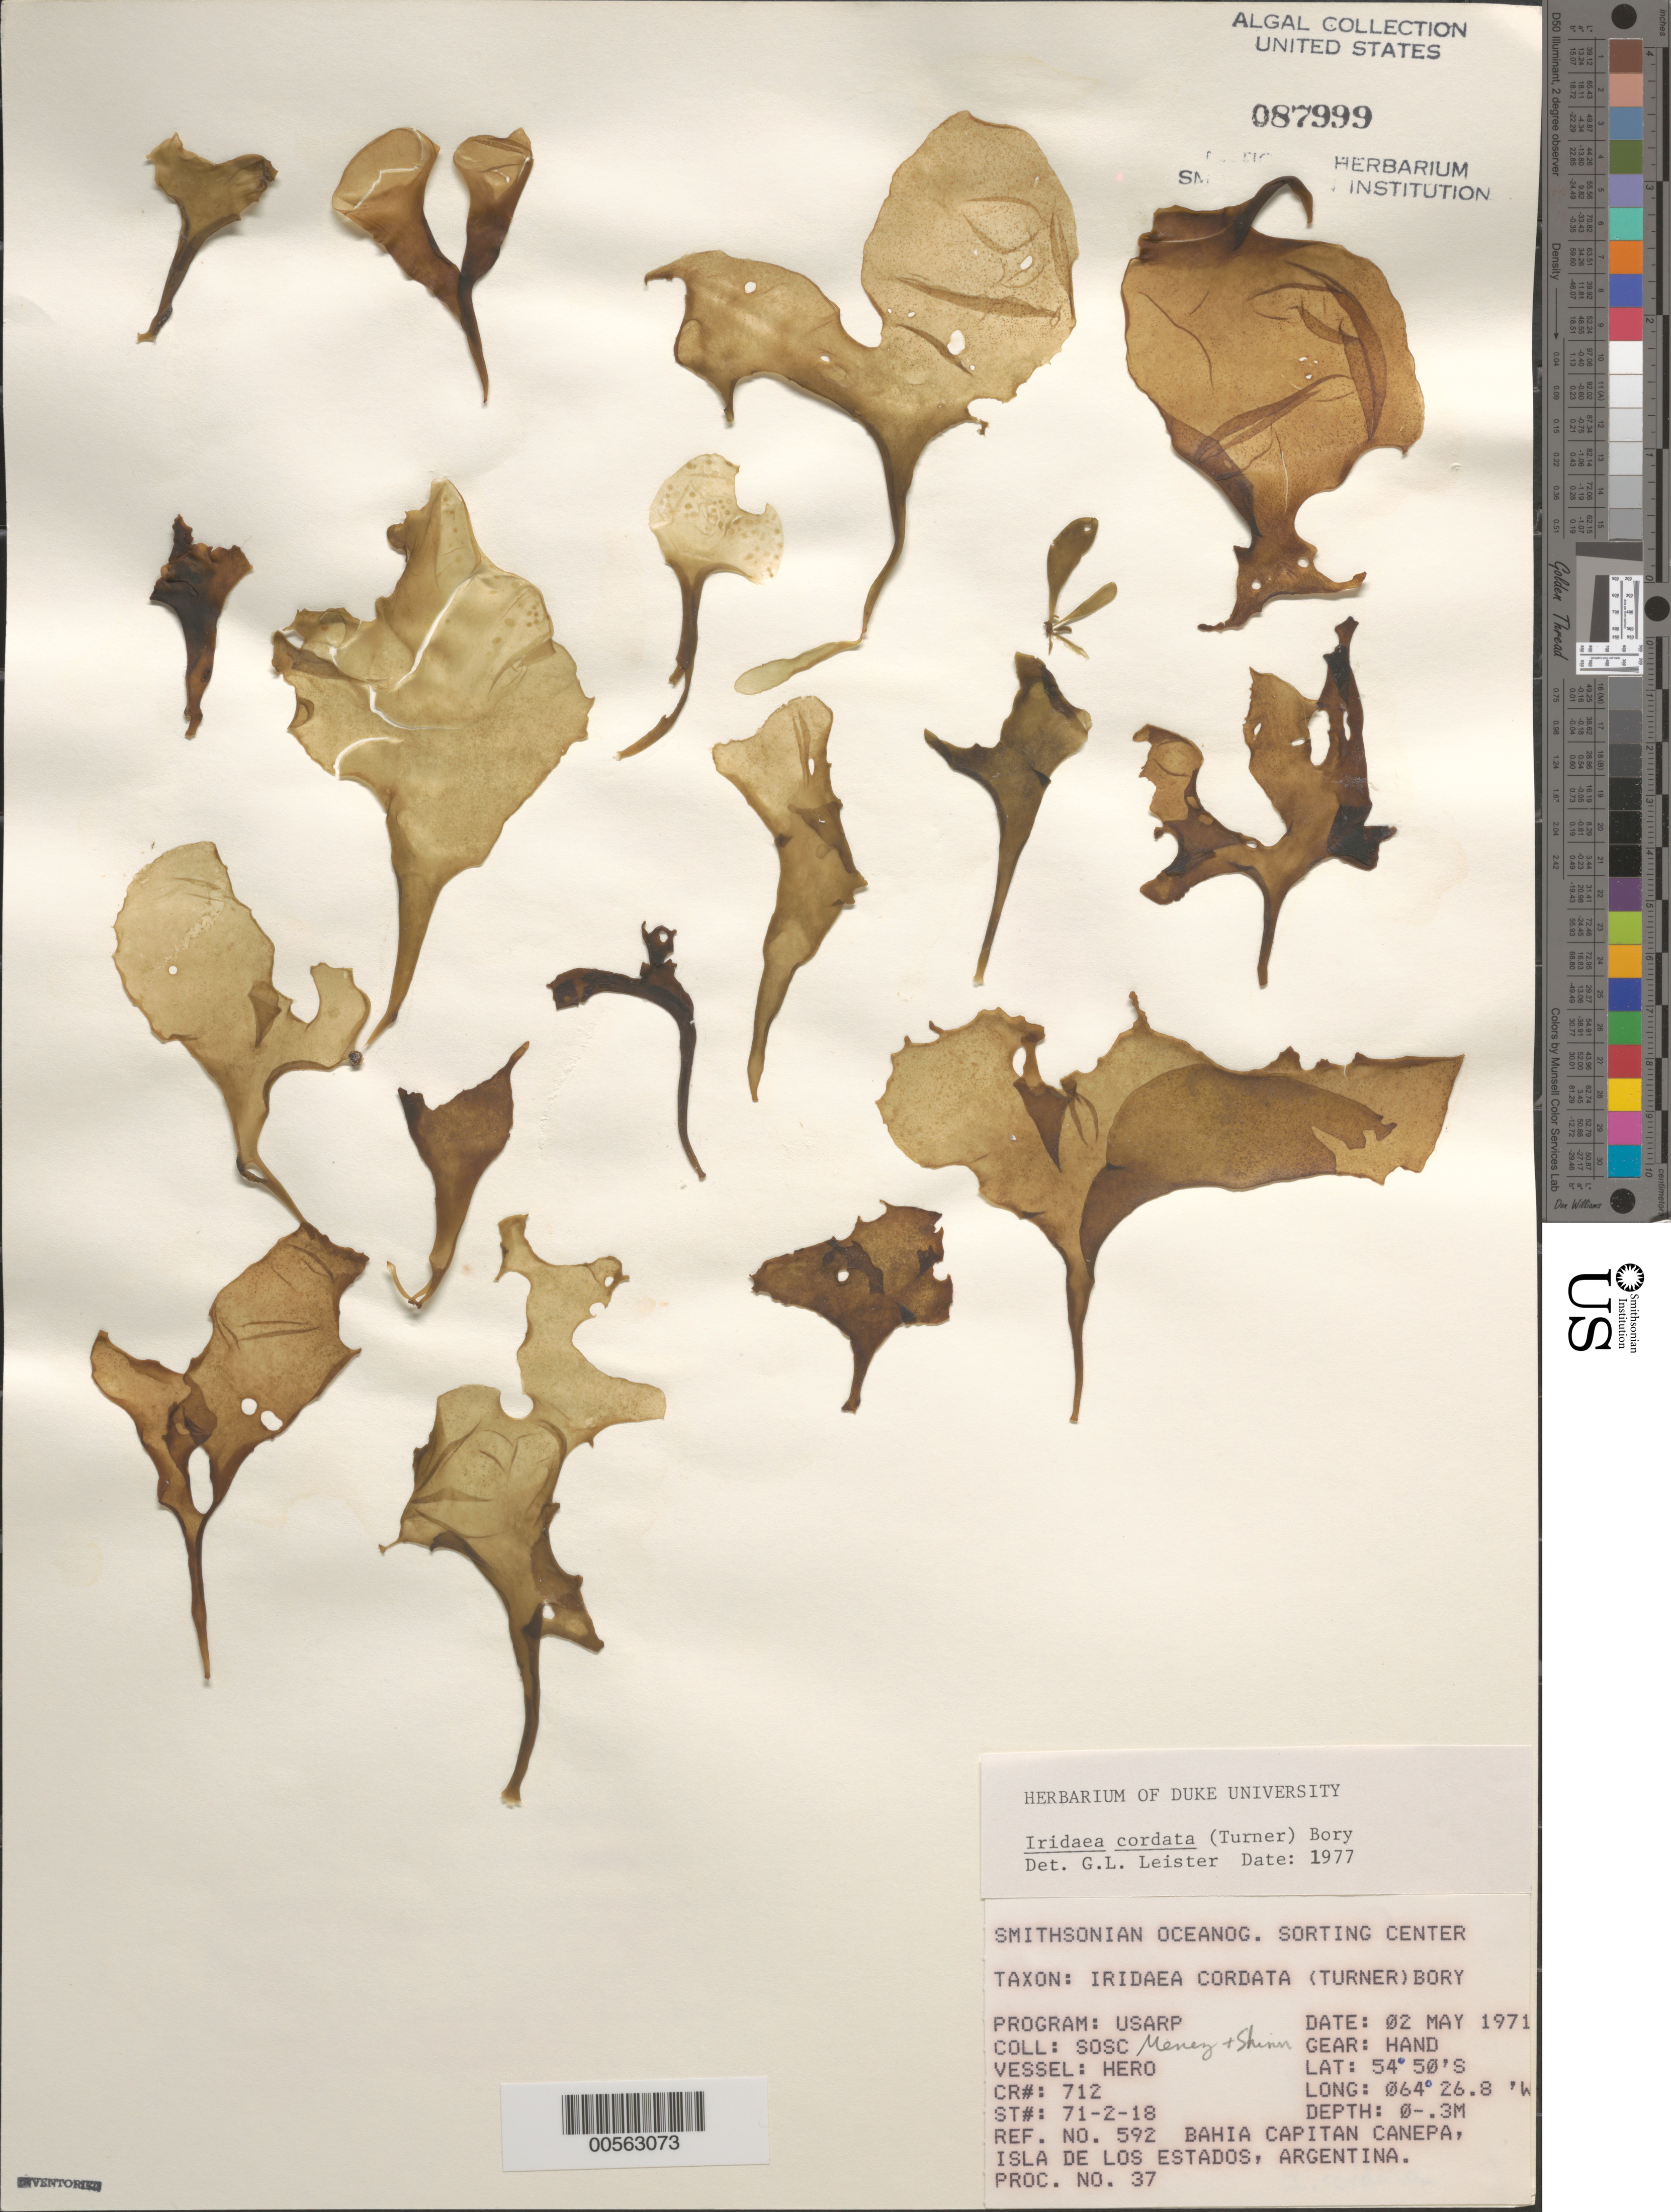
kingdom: Plantae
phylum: Rhodophyta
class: Florideophyceae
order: Gigartinales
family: Gigartinaceae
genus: Iridaea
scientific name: Iridaea cordata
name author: (Turner) Bory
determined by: Leister, G. L.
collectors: Meñez & -. Shinn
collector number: Station 71-2-18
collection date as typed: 02 May 1971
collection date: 1971-05-02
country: Argentina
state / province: Tierra del Fuego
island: Isla de los Estados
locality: Bahia Capitan Canepa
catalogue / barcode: US 87999